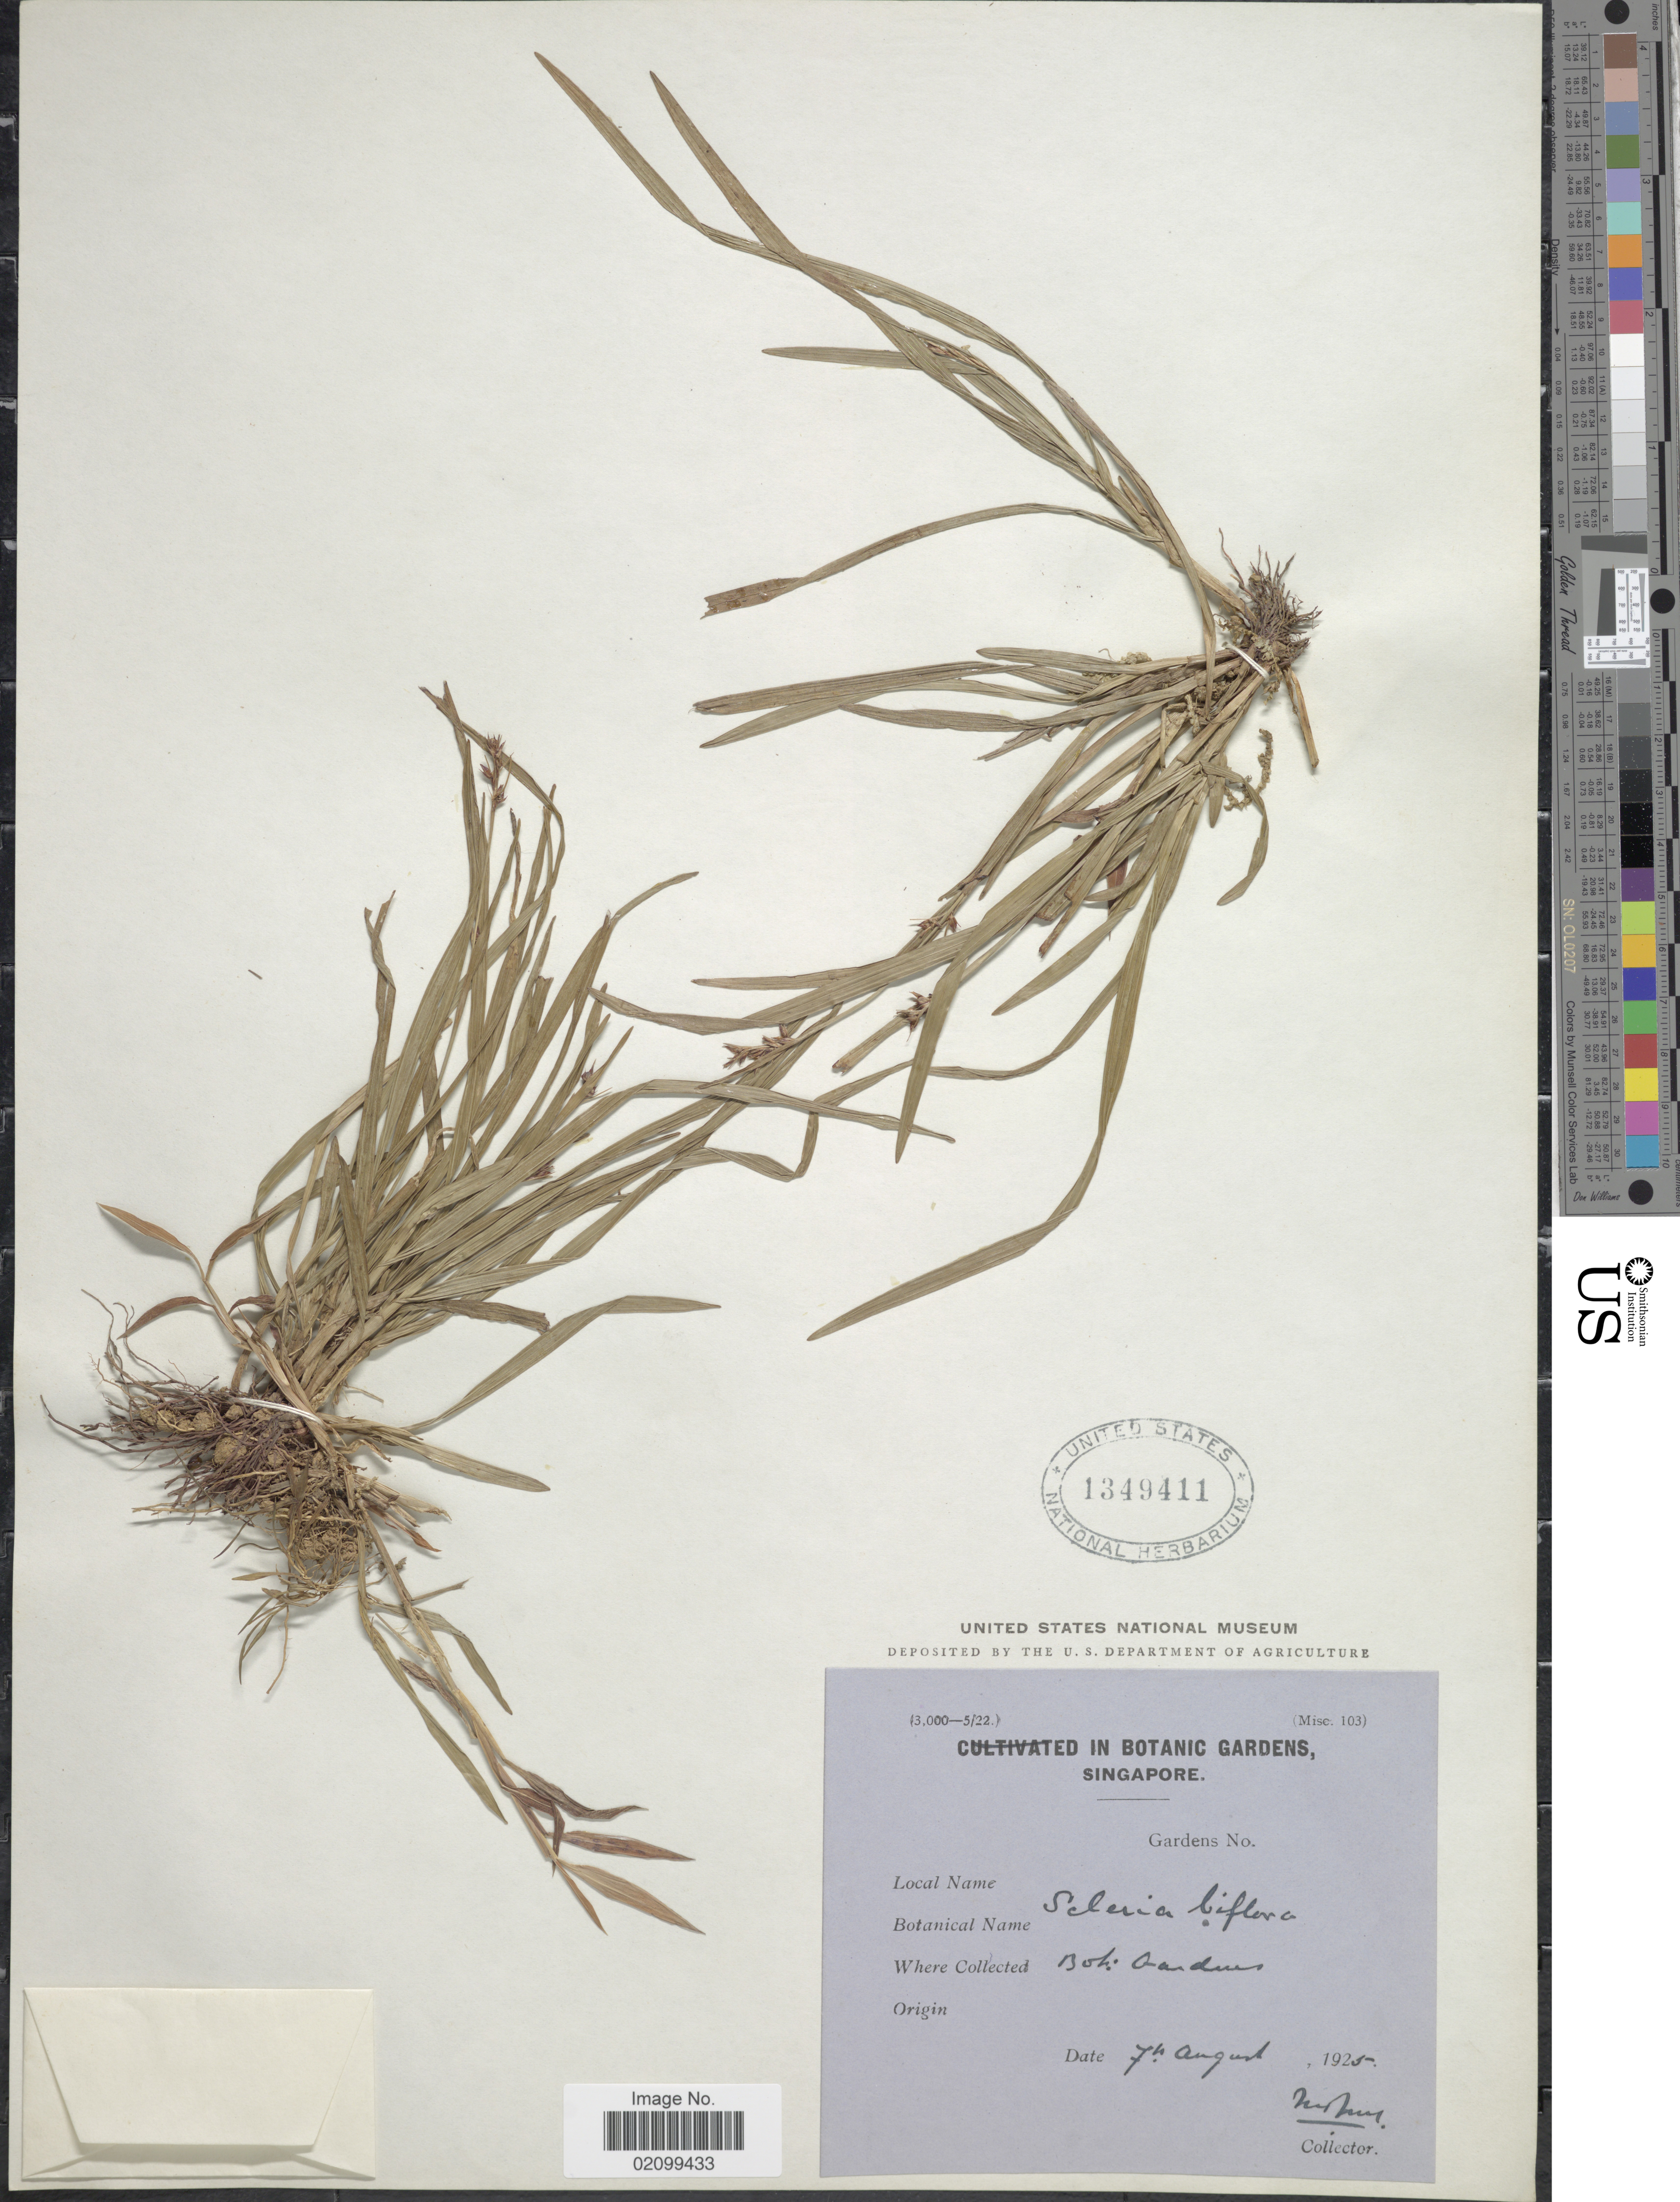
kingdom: Plantae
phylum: Tracheophyta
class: Liliopsida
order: Poales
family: Cyperaceae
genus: Scleria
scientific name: Scleria biflora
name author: Roxb.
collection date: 1925-08-07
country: Singapore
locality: Bot. Gardens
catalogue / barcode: US 1349411